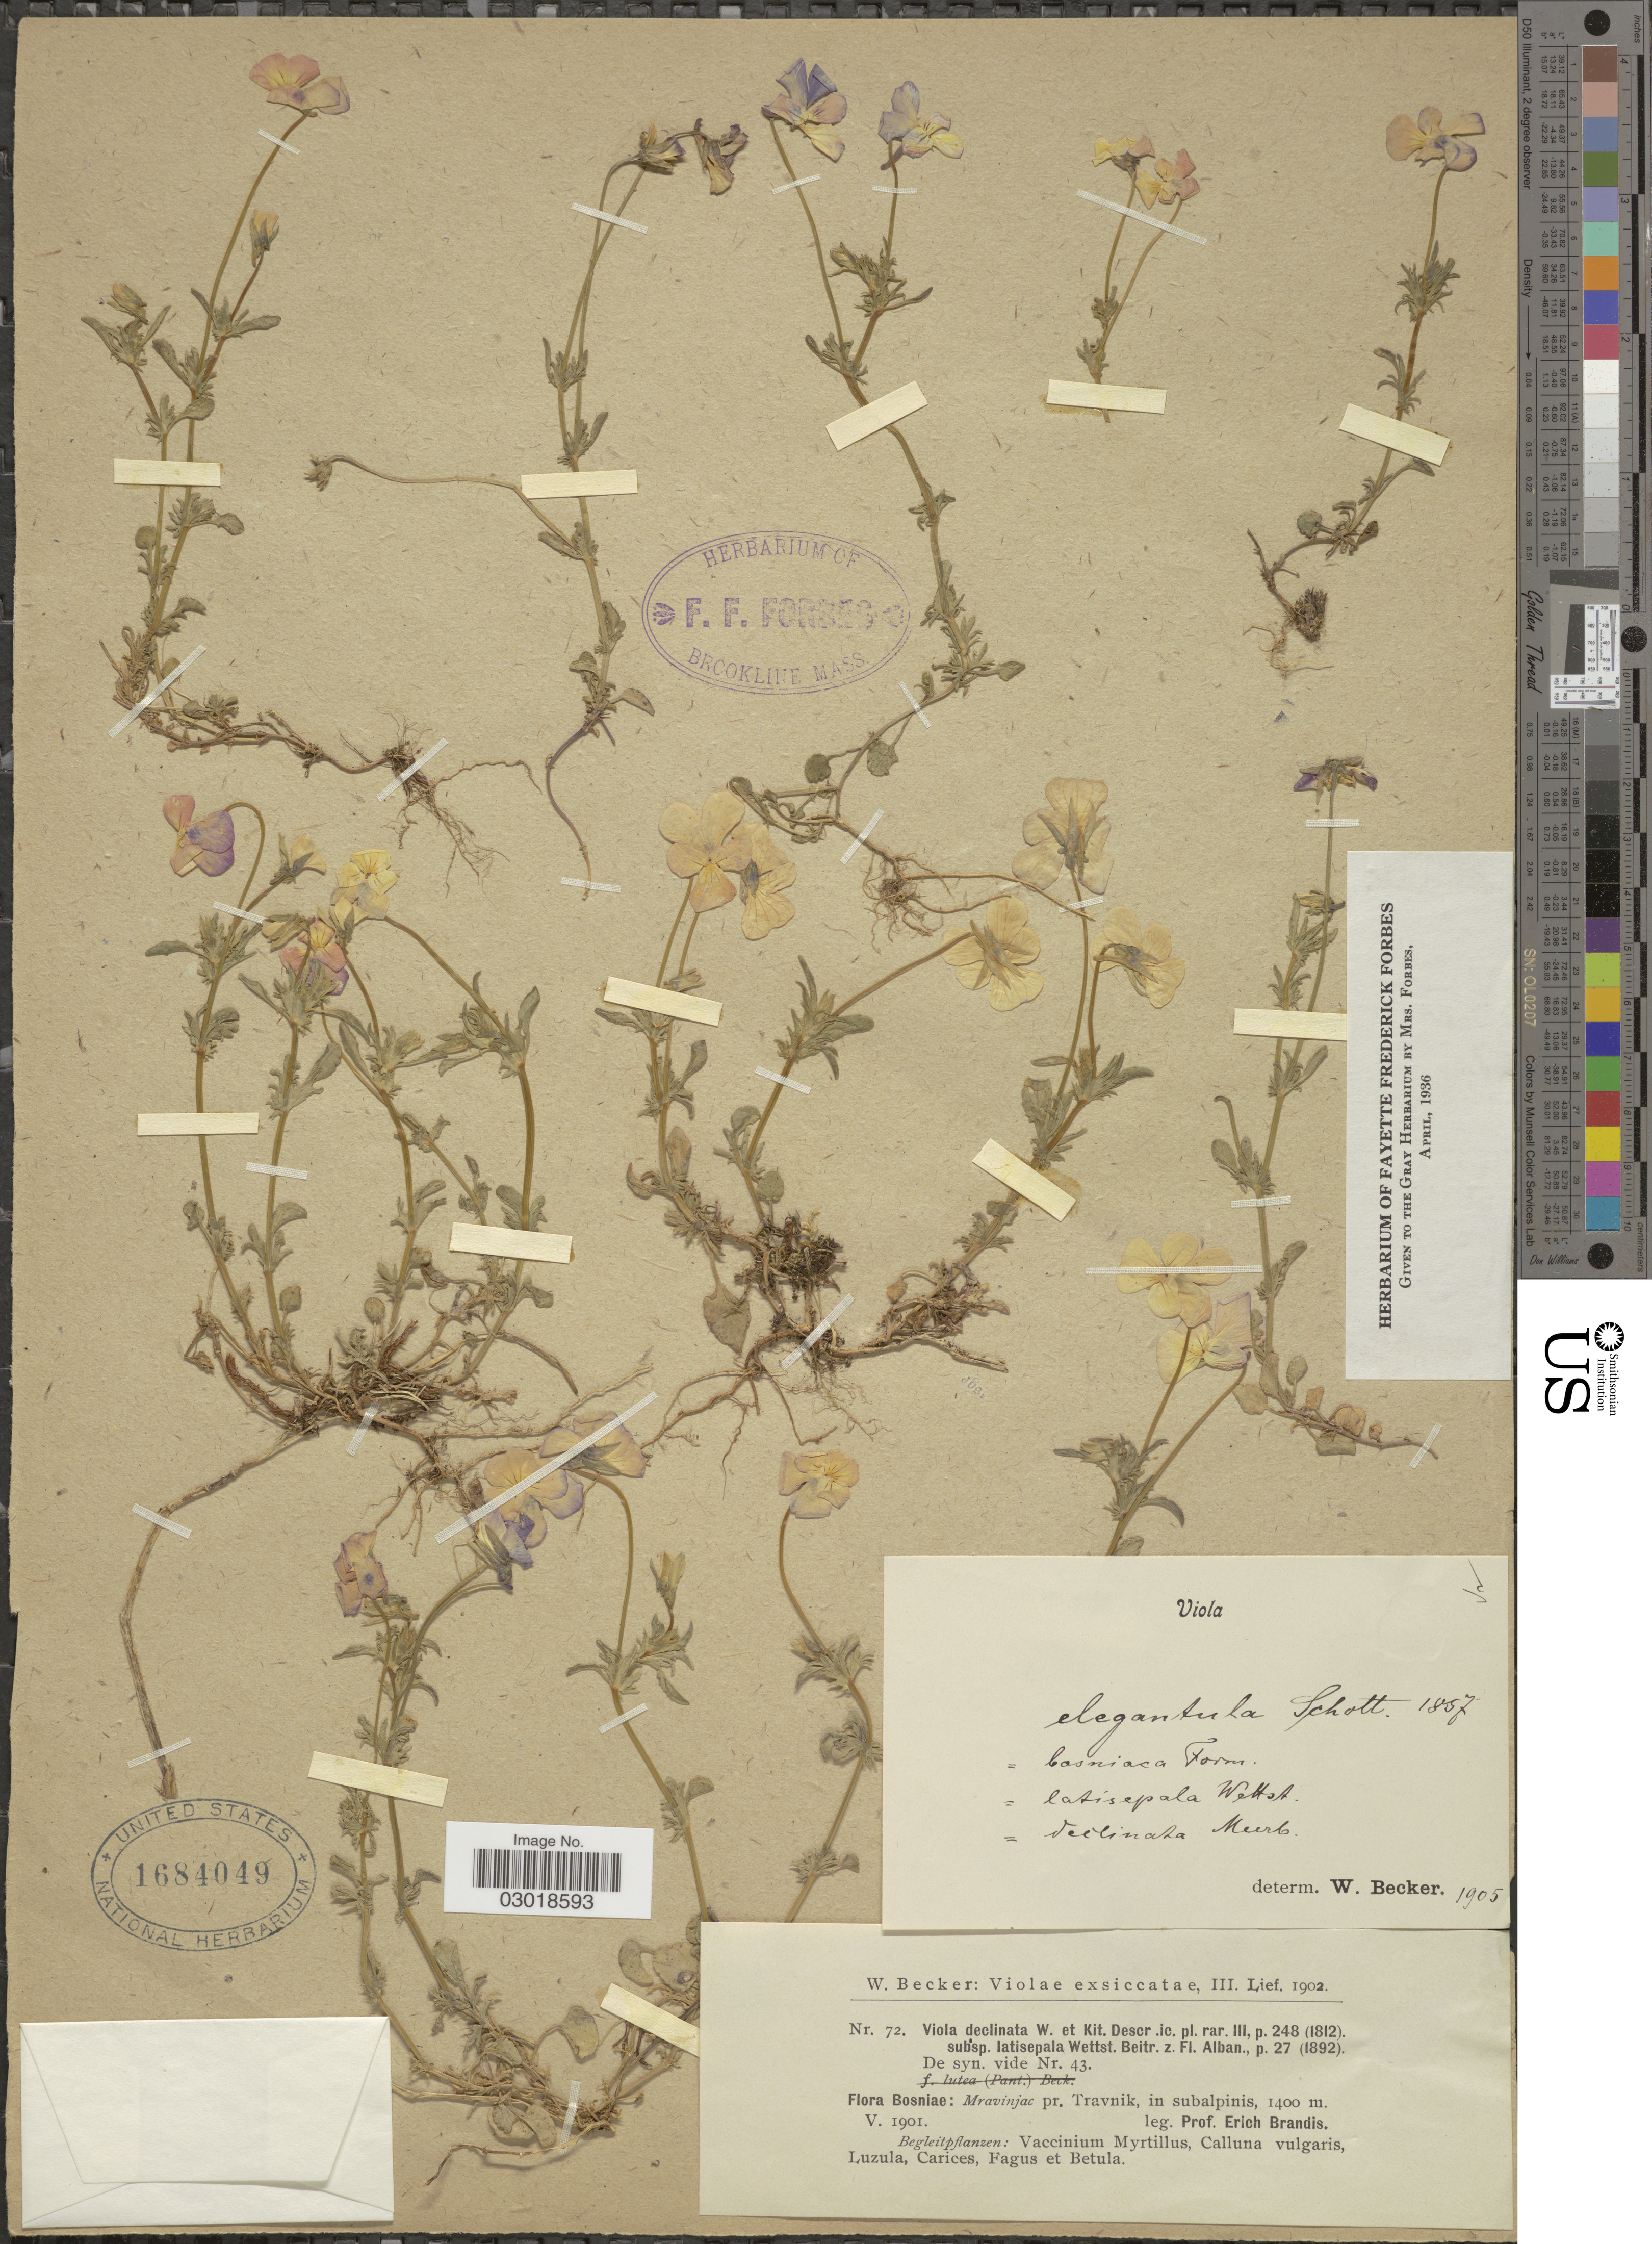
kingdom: Plantae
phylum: Tracheophyta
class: Magnoliopsida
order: Malpighiales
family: Violaceae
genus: Viola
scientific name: Viola elegantula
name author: Schott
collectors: E. Brandis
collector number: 72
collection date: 1901-05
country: Bosnia and Herzegovina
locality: Bosniae: Mravinjac pr. Travnik, in subalpinis.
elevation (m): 1400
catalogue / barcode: US 1684049